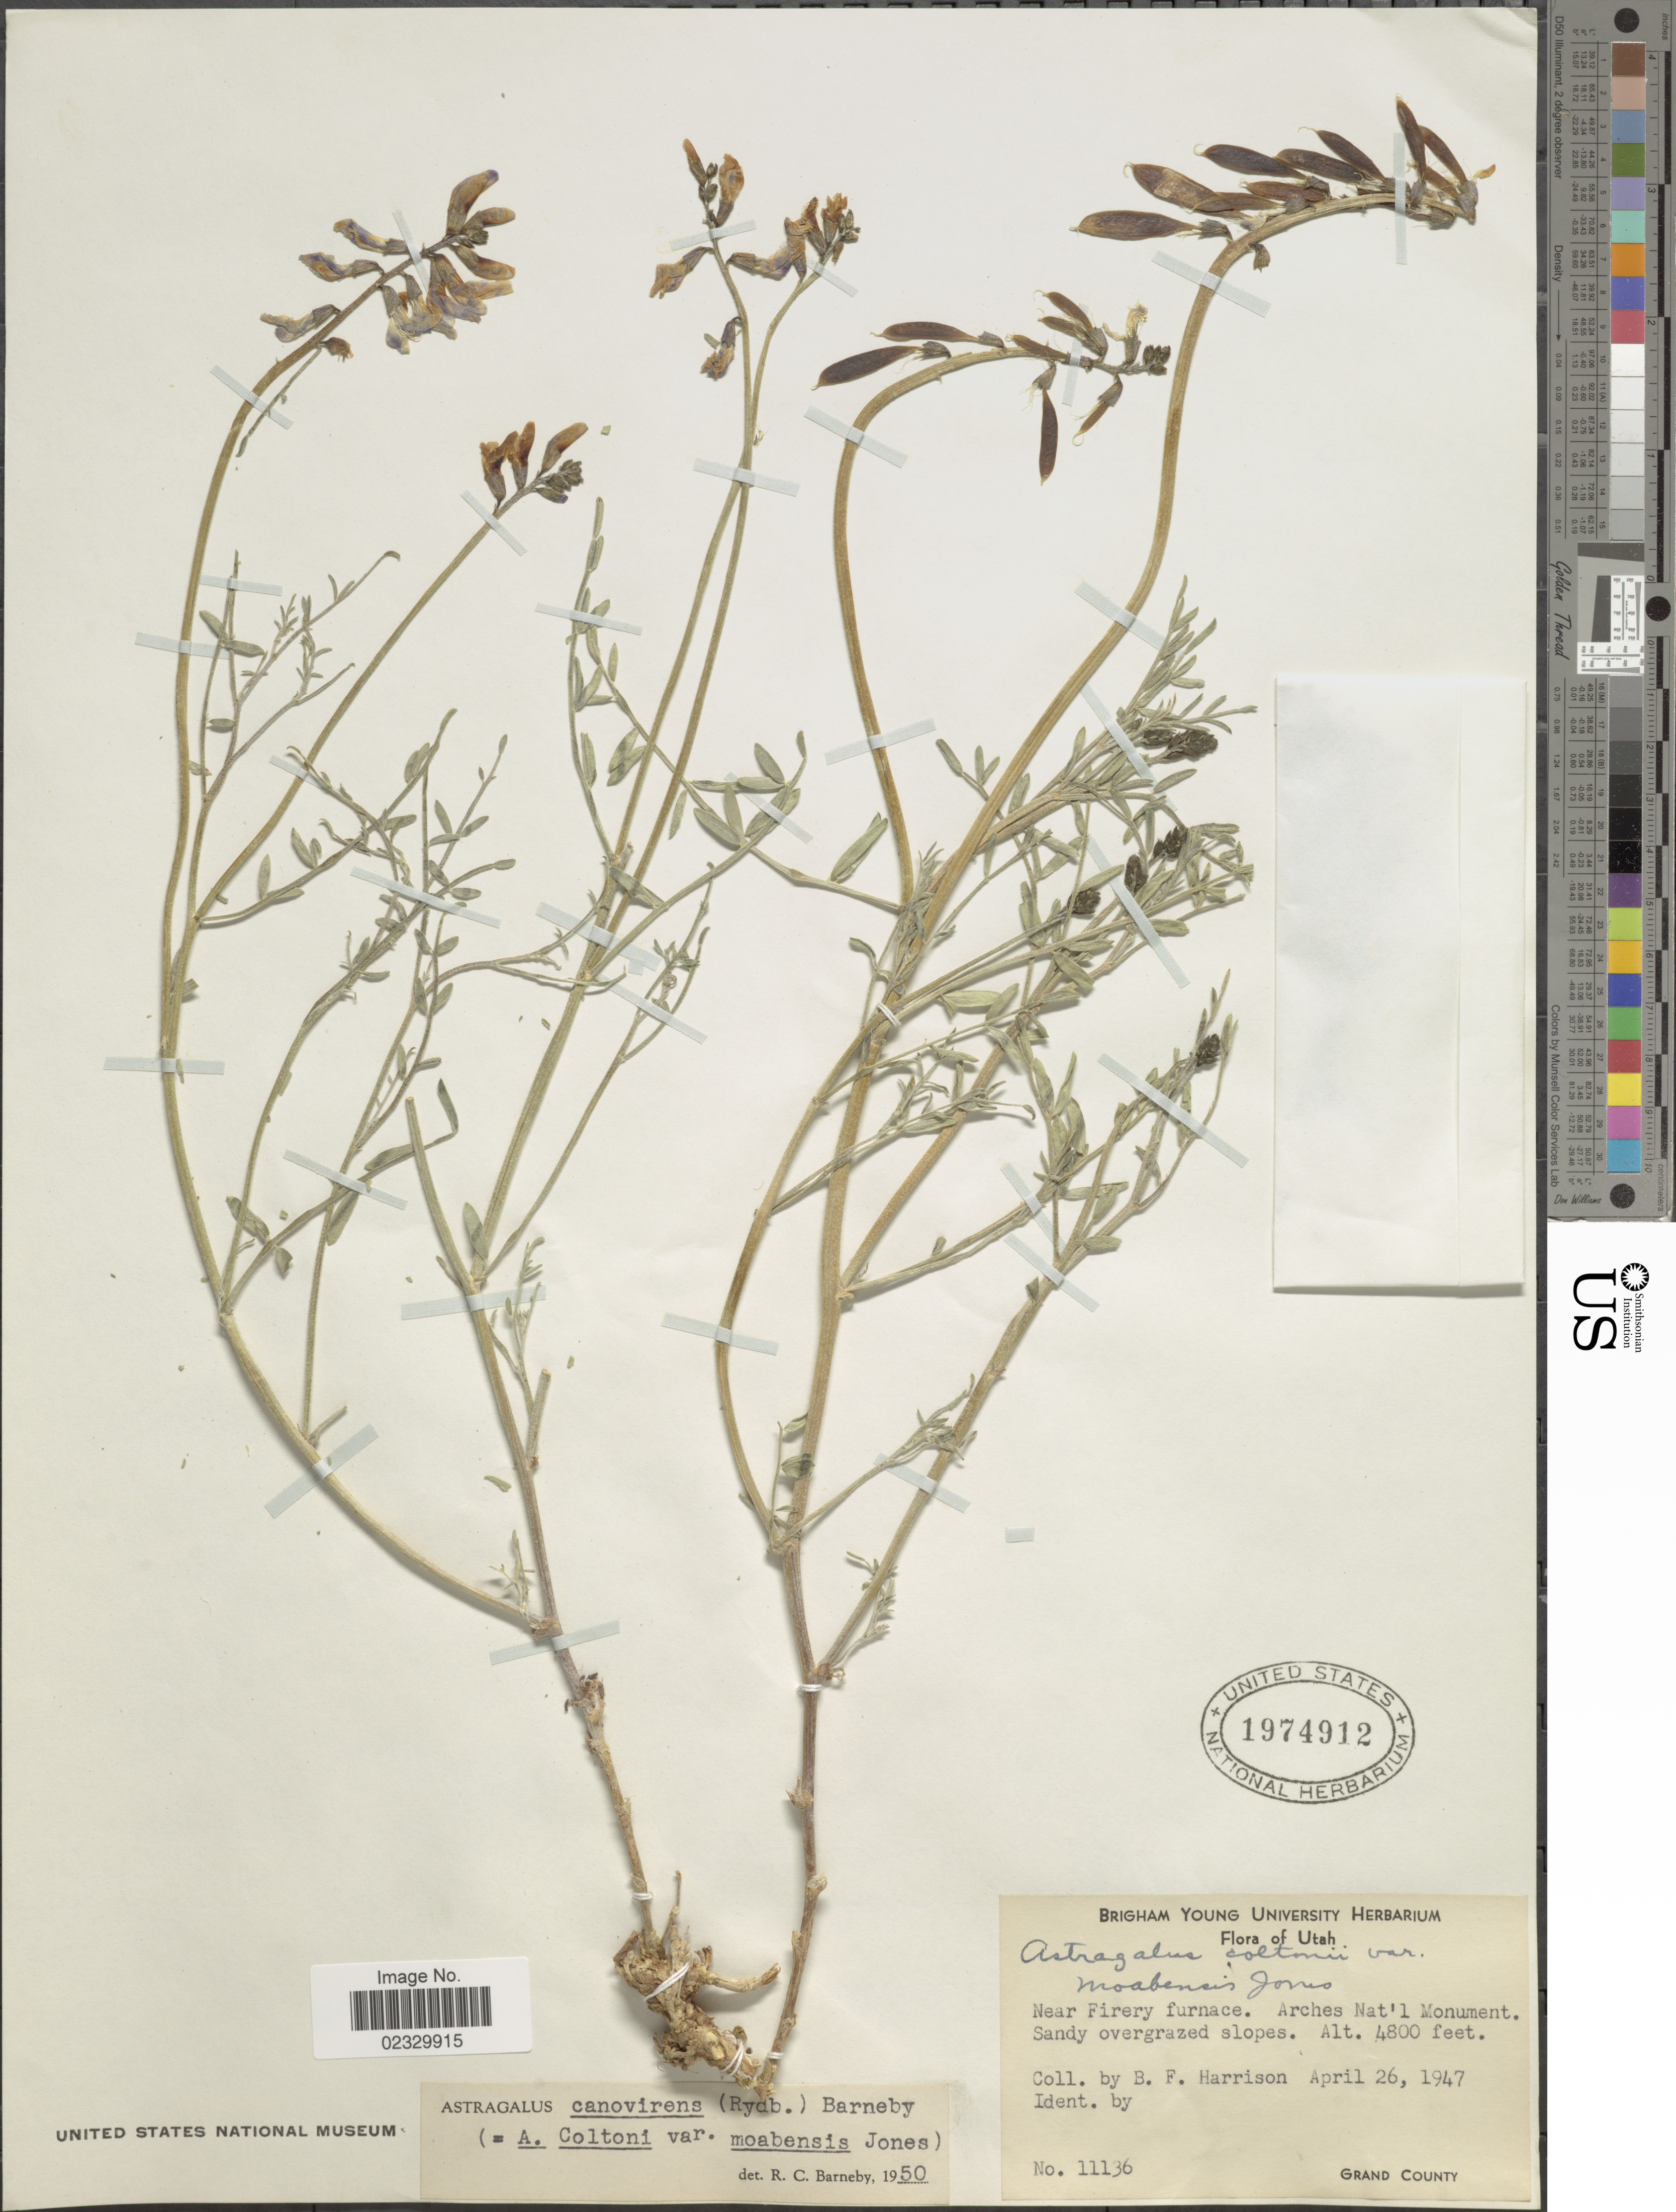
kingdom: Plantae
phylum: Tracheophyta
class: Magnoliopsida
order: Fabales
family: Fabaceae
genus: Astragalus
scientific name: Astragalus canovirens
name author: (Rydb.) Barneby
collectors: B. F. Harrison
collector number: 11136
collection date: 1947-04-26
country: United States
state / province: Utah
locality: Near Firery furnace. Arches Nat'l Monument. Grand County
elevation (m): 1463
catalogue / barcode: US 1974912